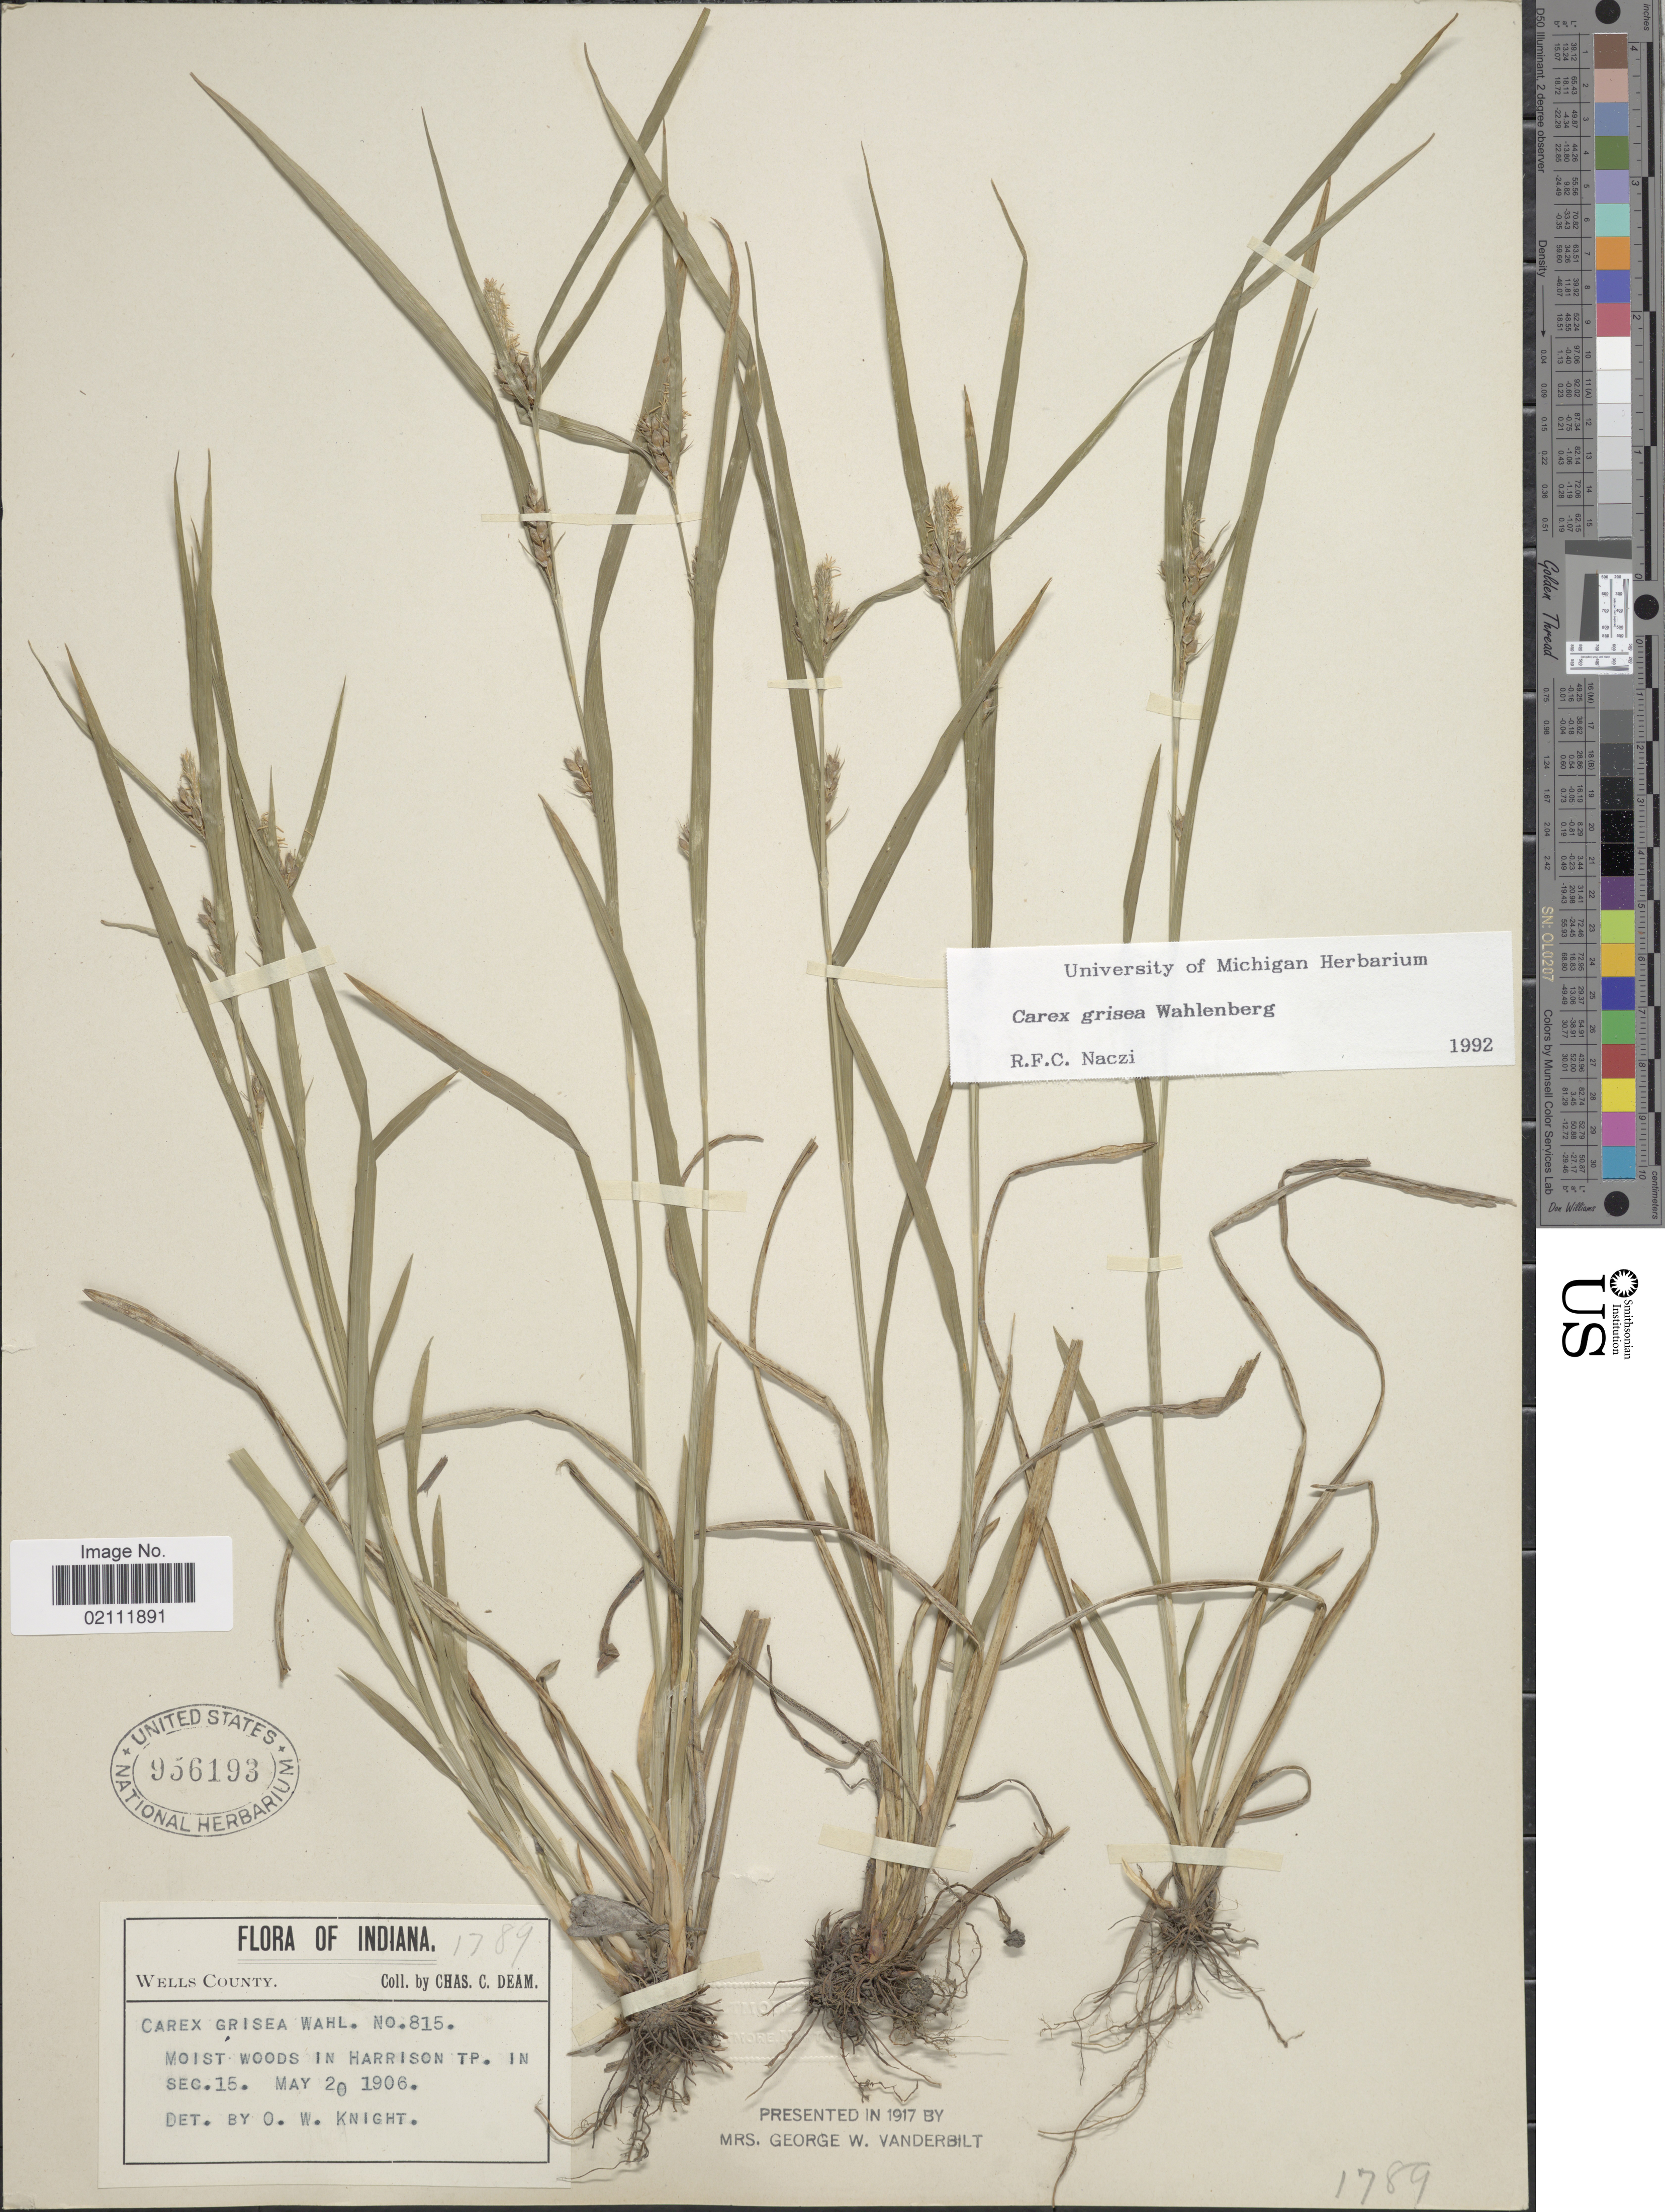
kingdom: Plantae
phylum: Tracheophyta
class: Liliopsida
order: Poales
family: Cyperaceae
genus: Carex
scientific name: Carex grisea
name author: Wahlenb.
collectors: C. C. Deam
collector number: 815/1789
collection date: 1906-05-20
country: United States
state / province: Indiana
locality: Wells County. Moist woods in Harrison Tp. in Sec. 15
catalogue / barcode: US 956193